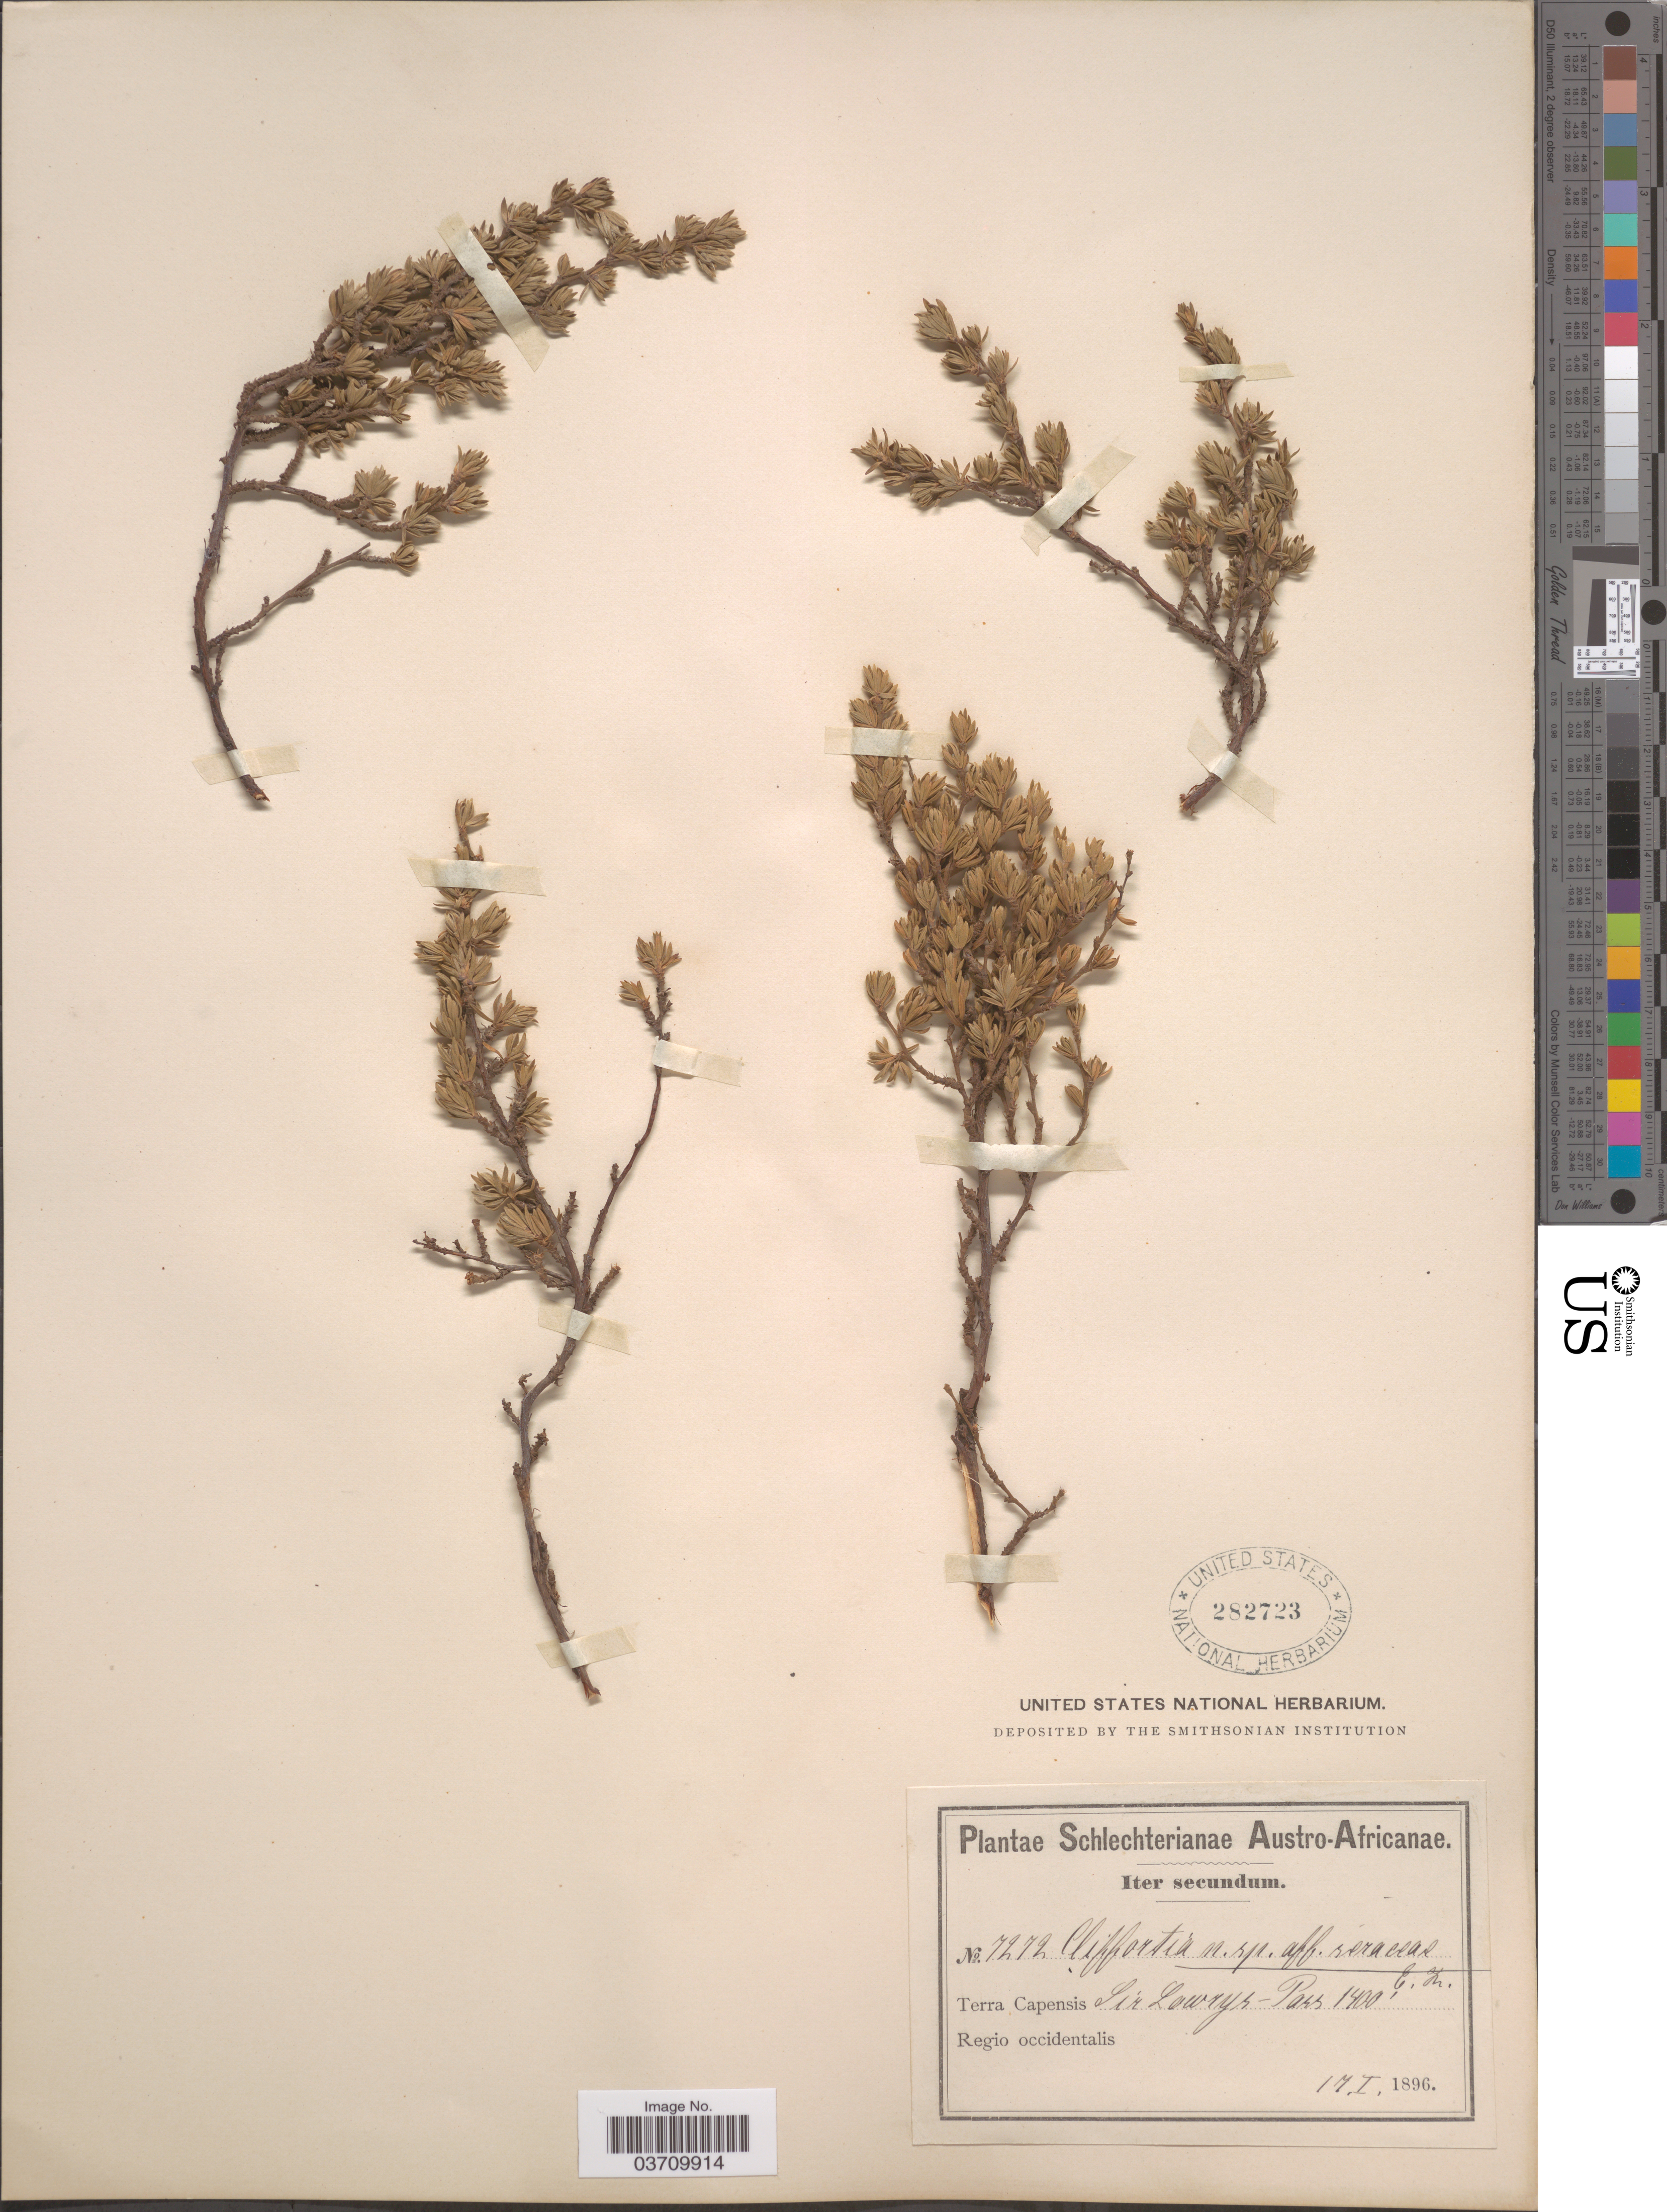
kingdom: Plantae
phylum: Tracheophyta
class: Magnoliopsida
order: Rosales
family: Rosaceae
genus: Cliffortia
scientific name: Cliffortia sp.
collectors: Schlechter, --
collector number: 7272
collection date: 1896-01-17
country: South Africa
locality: Austro-Africanae. Terra Capensis. Regio occidentalis. Sir Lowrys-Pass.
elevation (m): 427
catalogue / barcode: US 282723